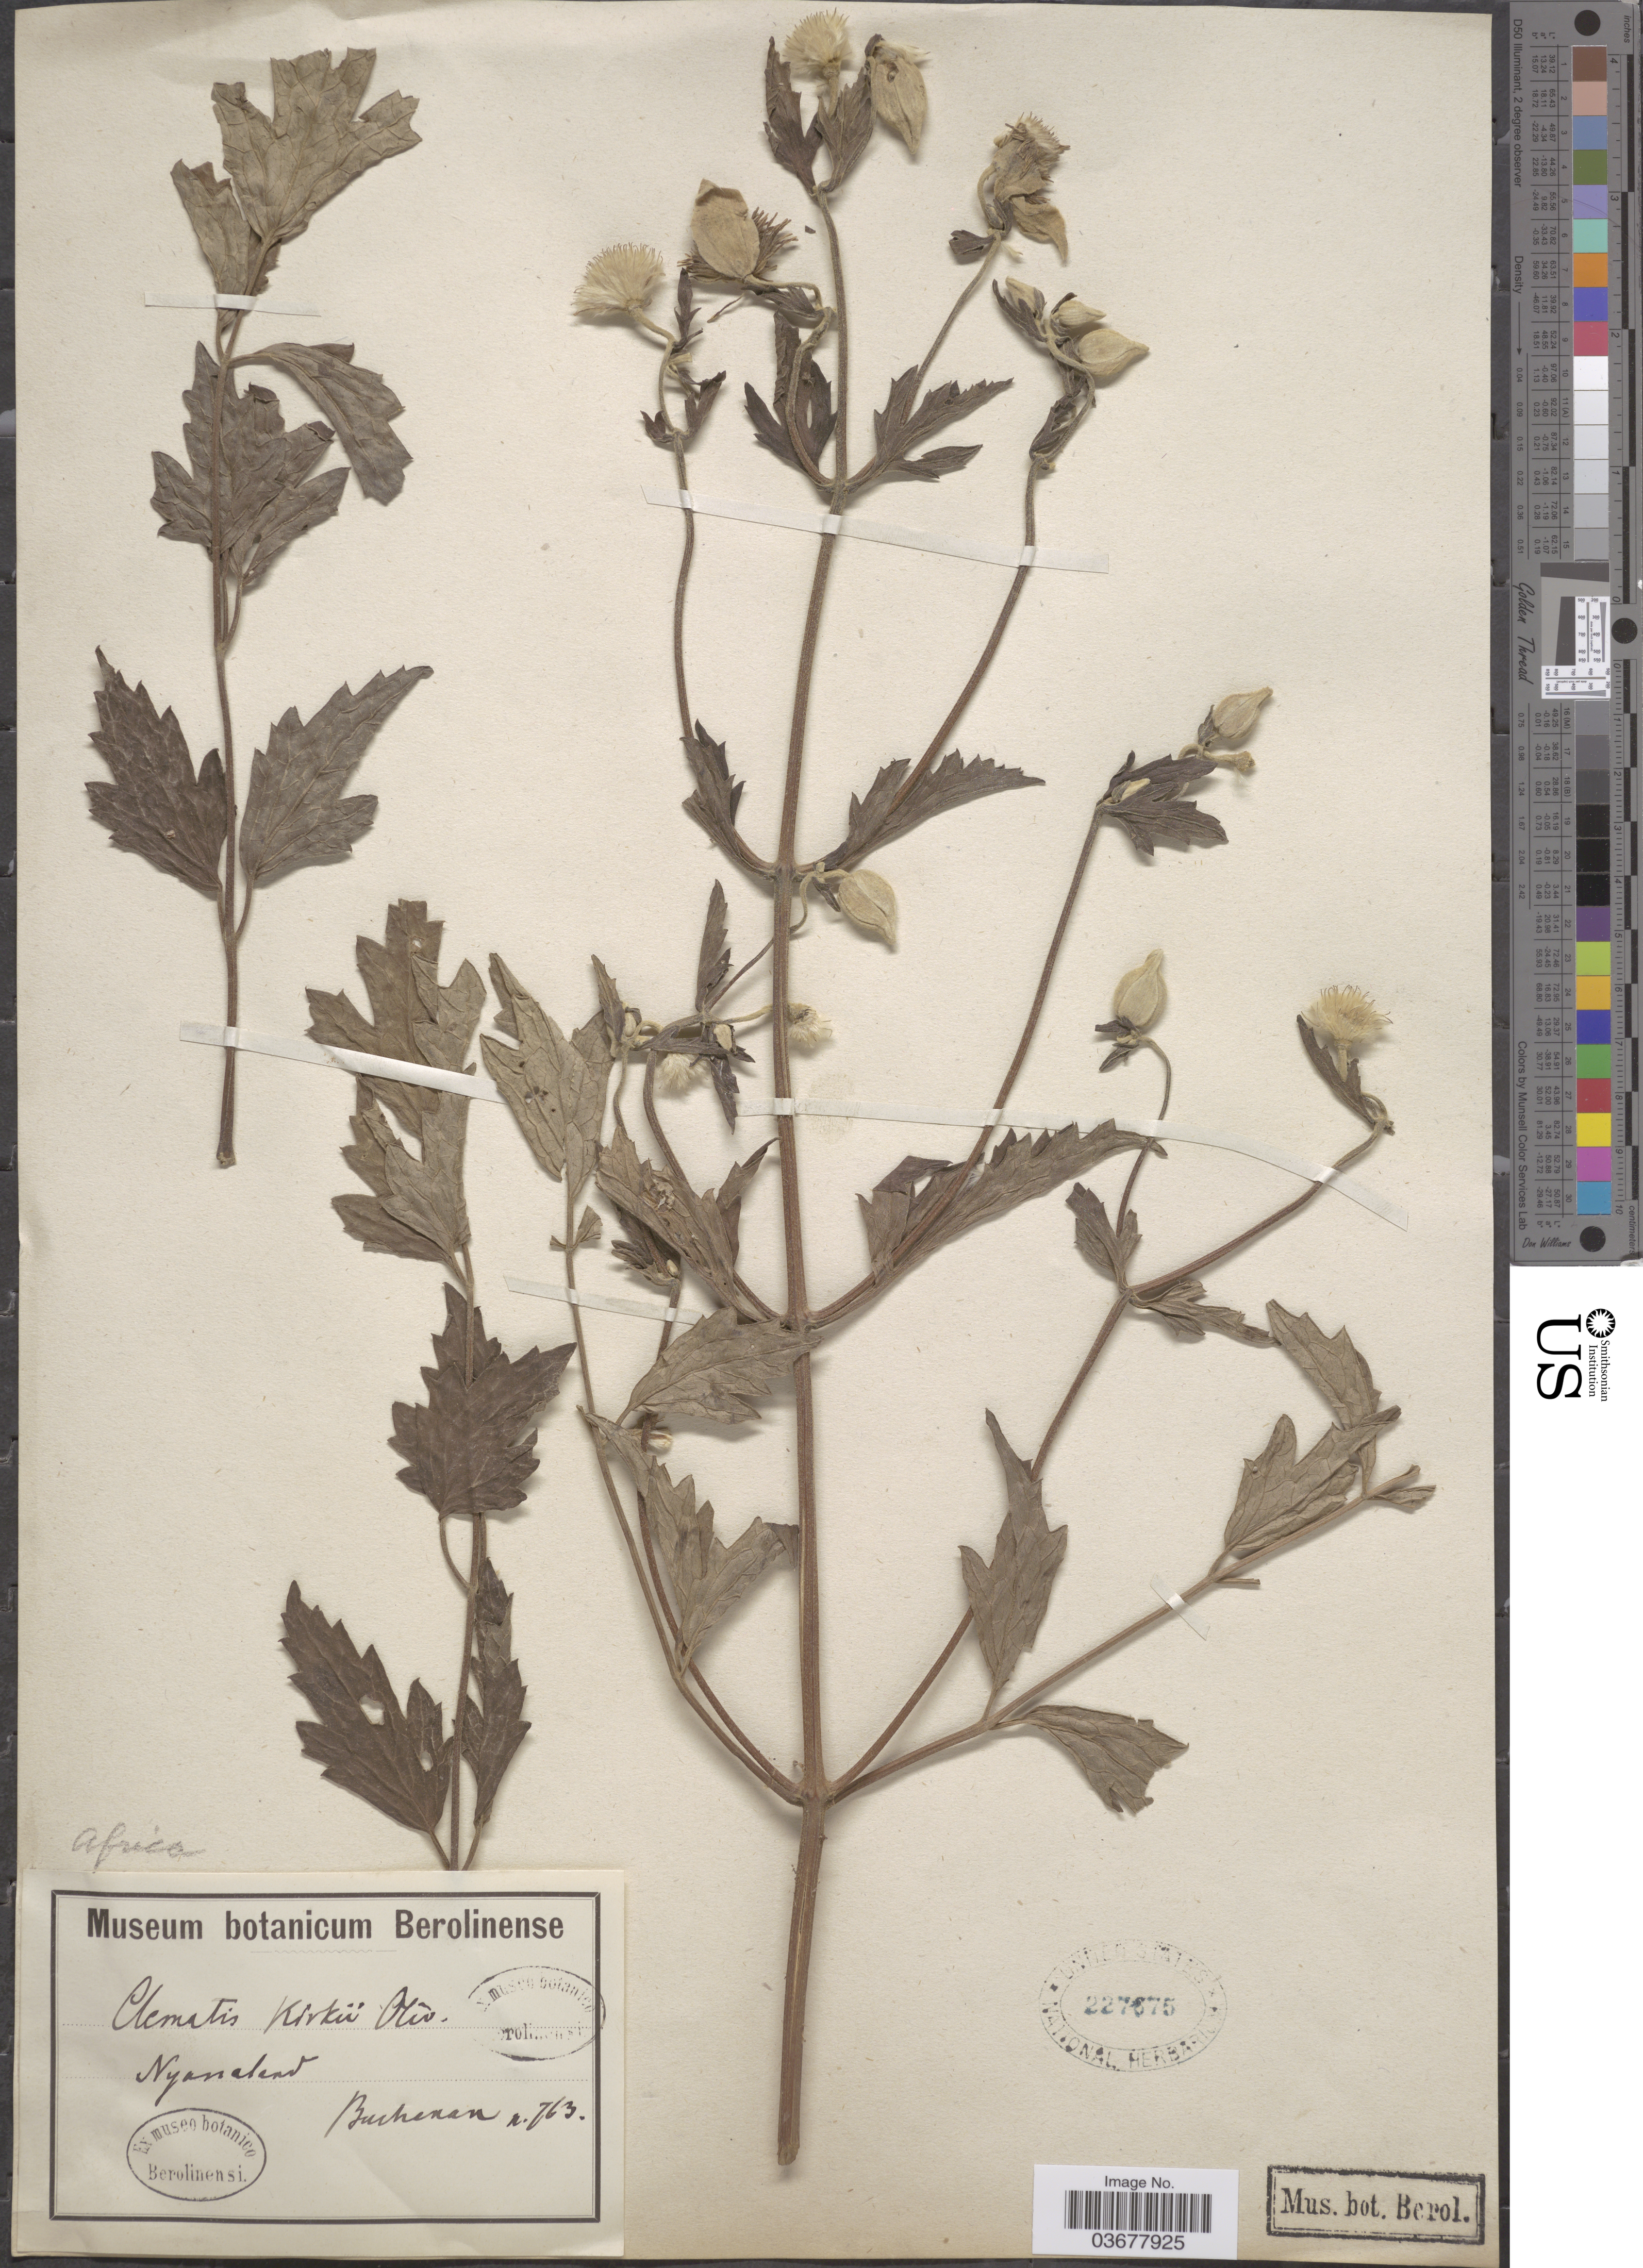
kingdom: Plantae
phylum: Tracheophyta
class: Magnoliopsida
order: Ranunculales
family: Ranunculaceae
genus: Clematis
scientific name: Clematis kirkii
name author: Oliv.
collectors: -. Buchanan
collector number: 763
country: Malawi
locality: Africa. Nyassaland.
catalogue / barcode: US 227675